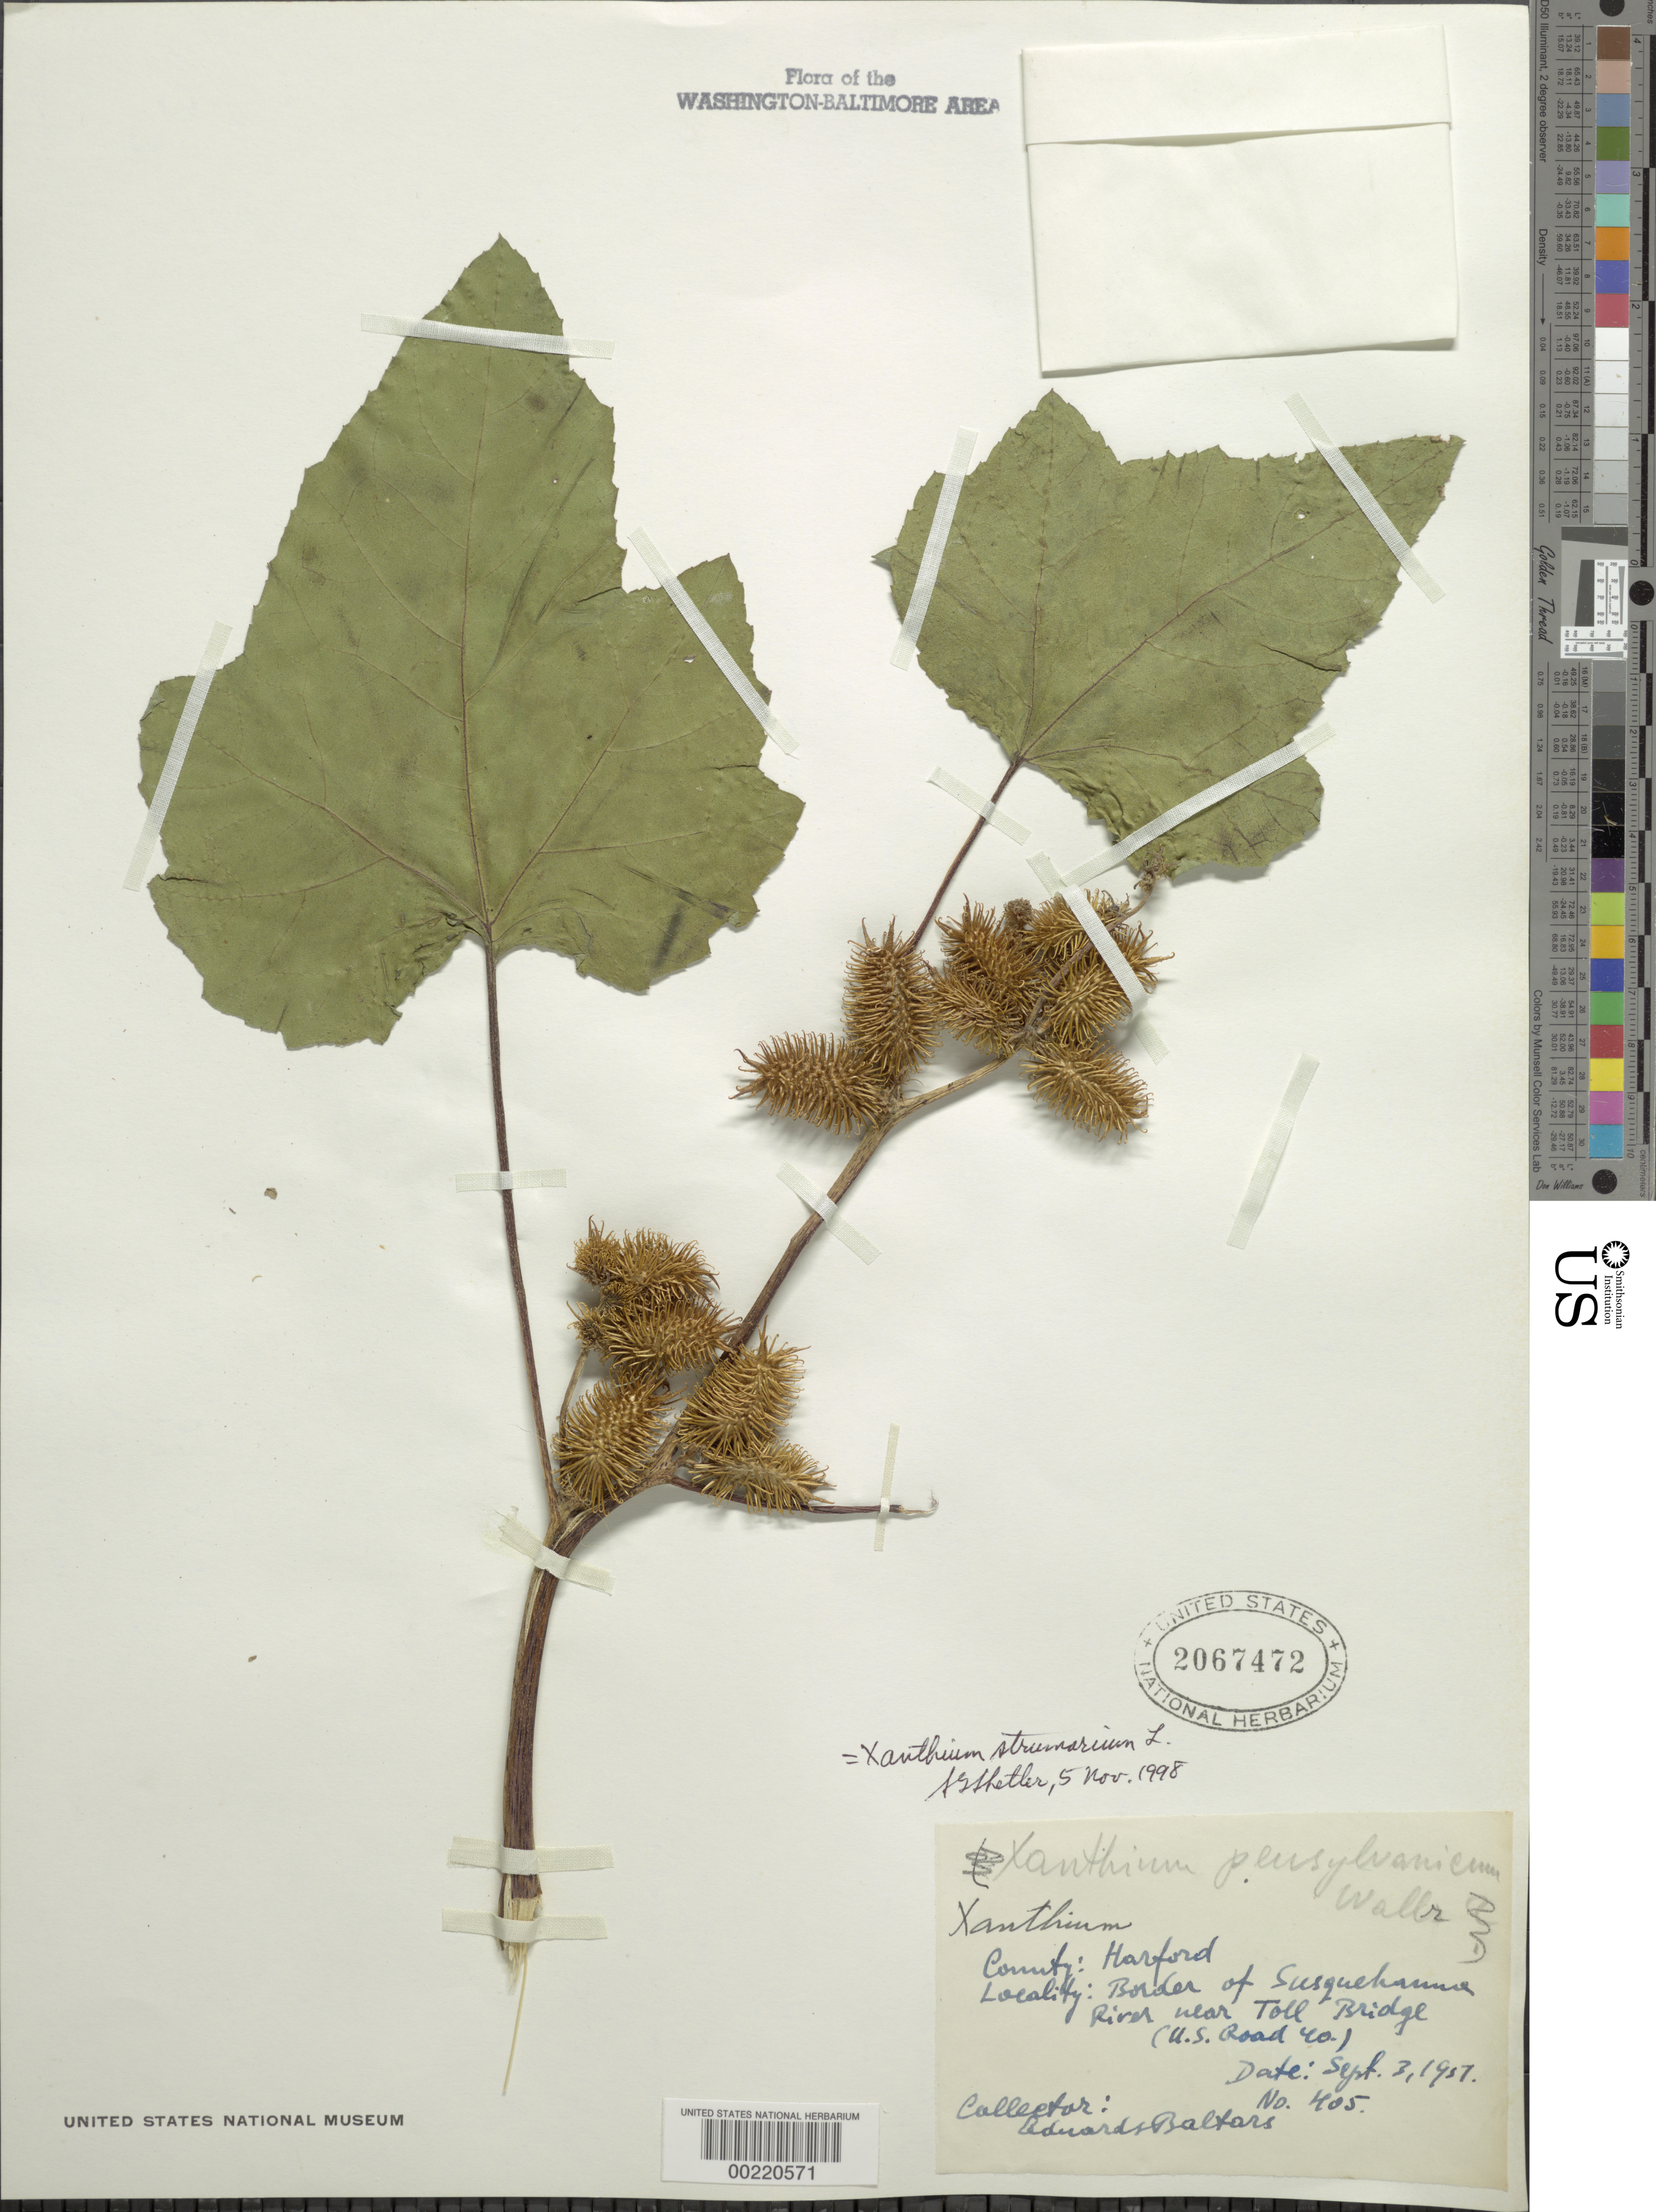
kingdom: Plantae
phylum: Tracheophyta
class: Magnoliopsida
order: Asterales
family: Asteraceae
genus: Xanthium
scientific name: Xanthium strumarium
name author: L.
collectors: E. Baltars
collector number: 405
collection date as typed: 03 Sep 1937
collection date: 1937-09-03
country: United States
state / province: Maryland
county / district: Harford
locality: Susqehanna River near Toll Bridge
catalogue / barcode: US 2067472